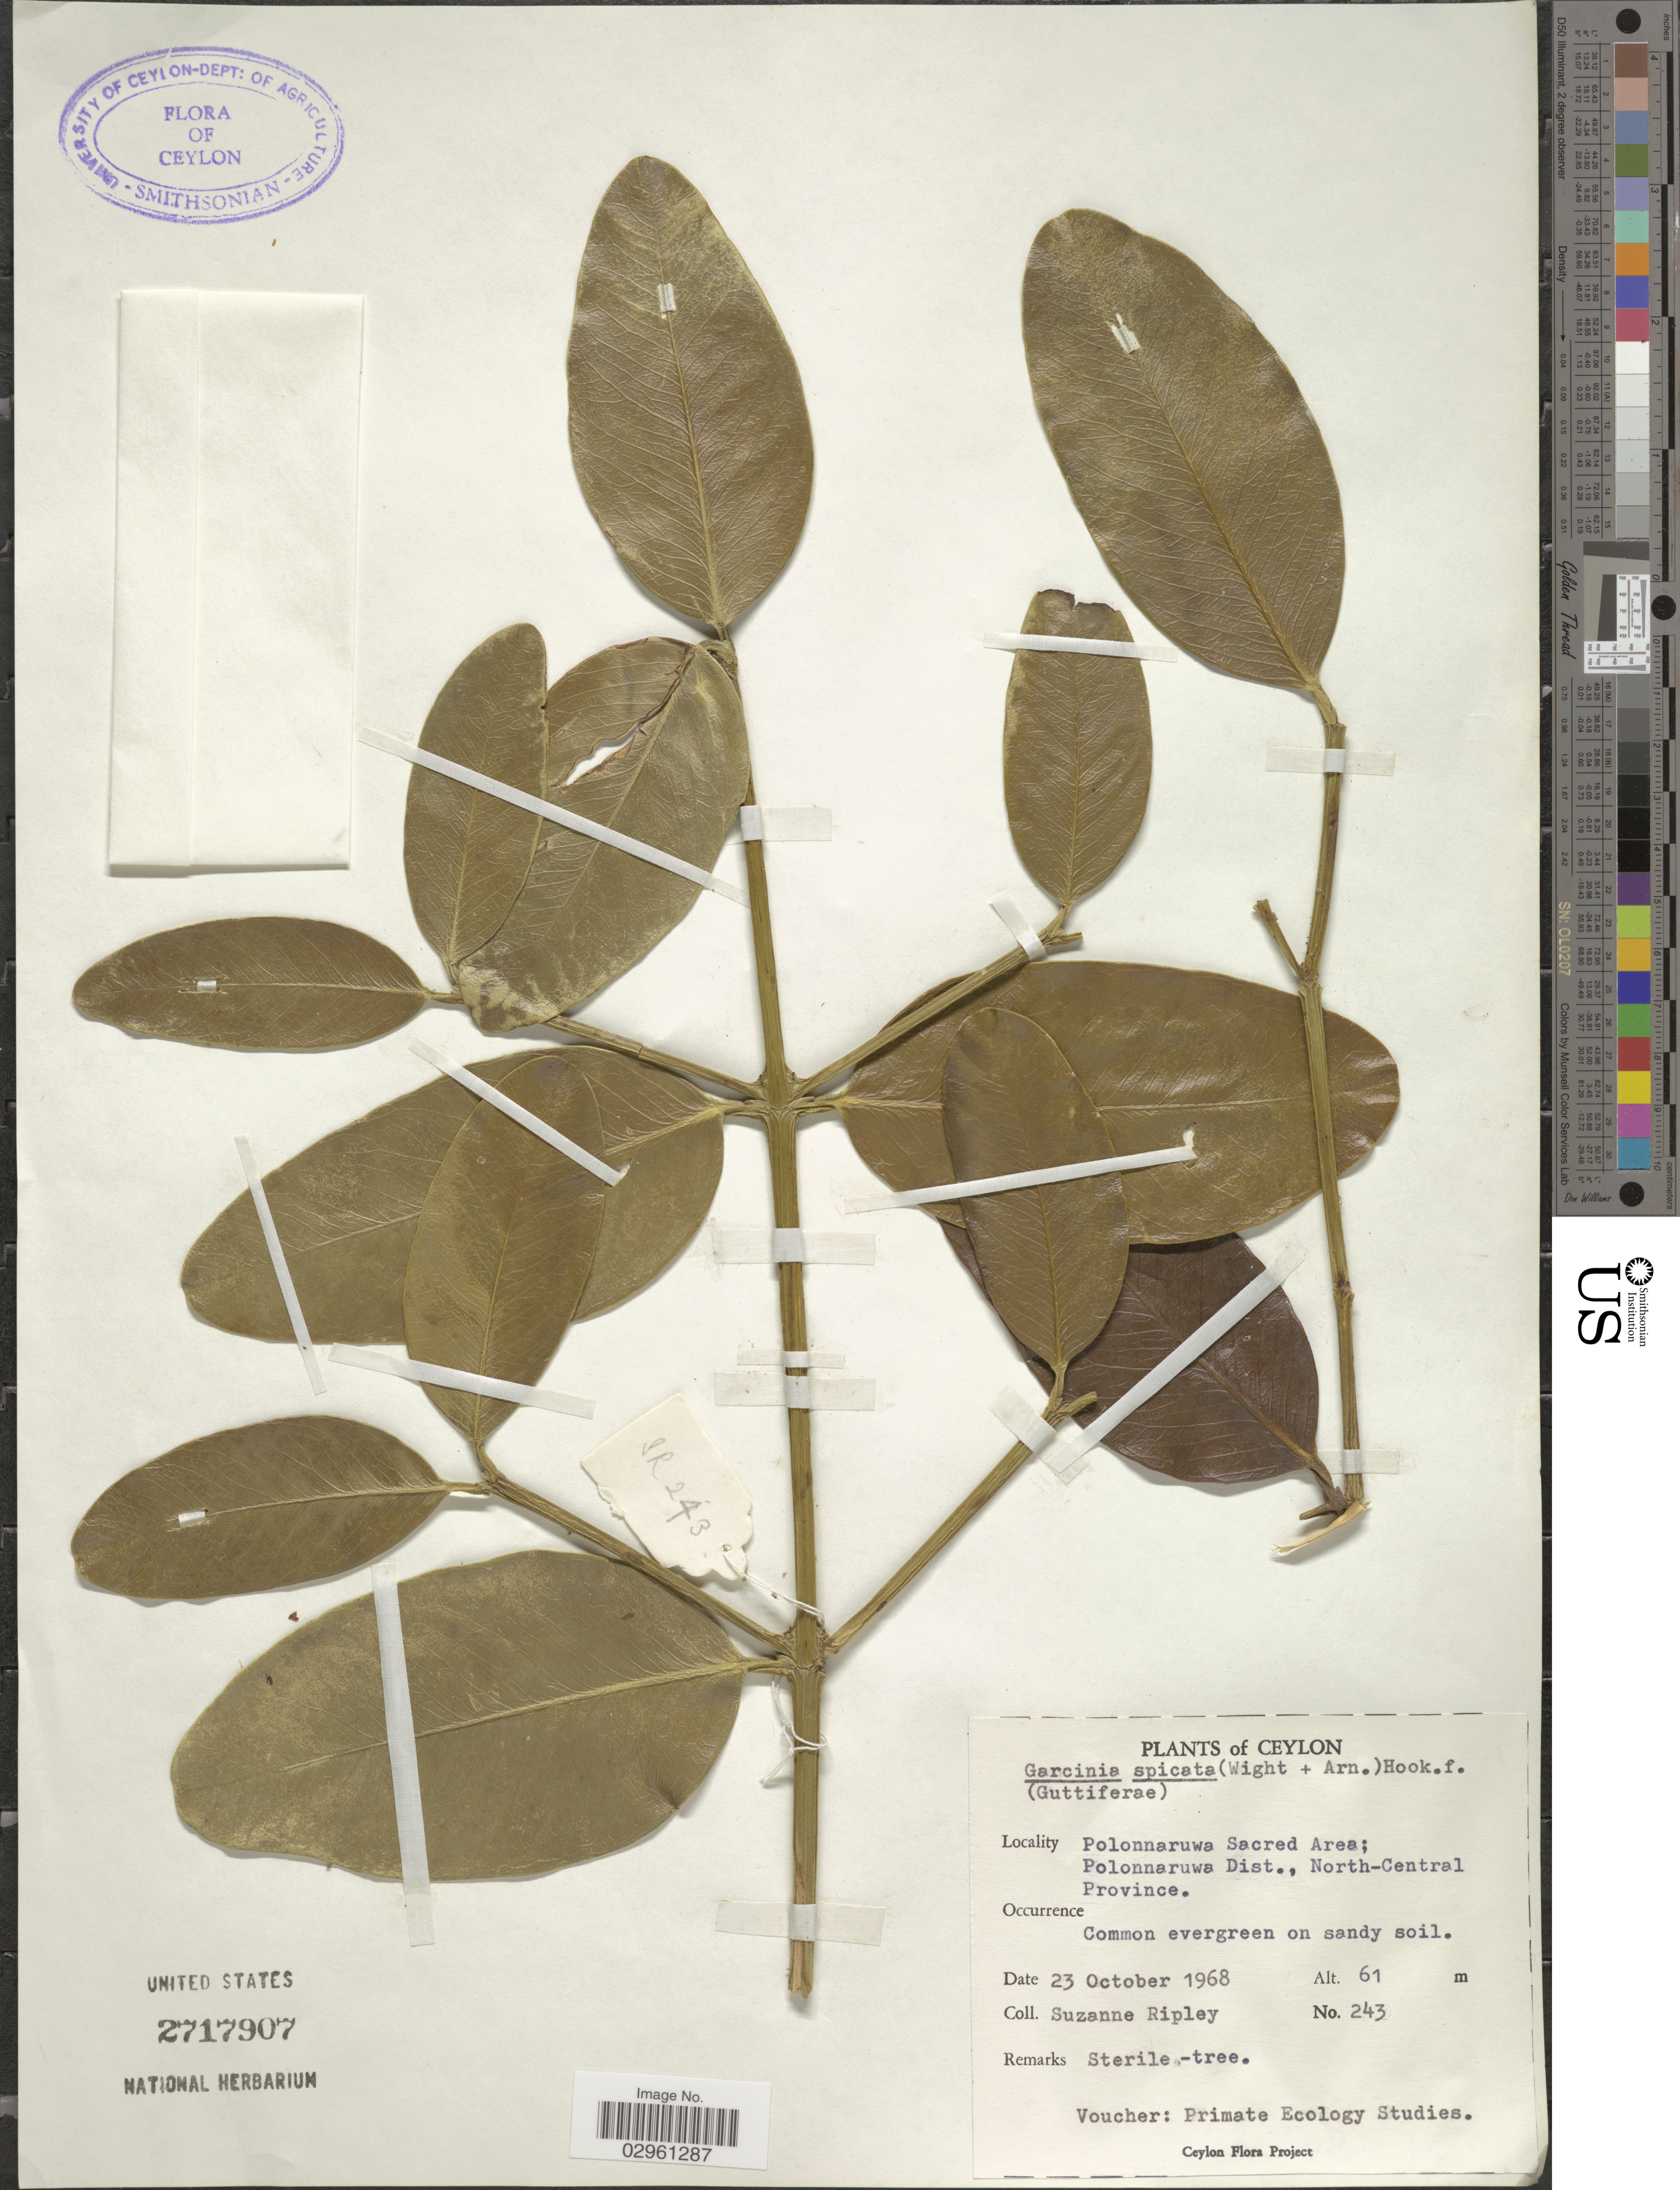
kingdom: Plantae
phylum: Tracheophyta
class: Magnoliopsida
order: Malpighiales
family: Clusiaceae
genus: Garcinia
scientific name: Garcinia spicata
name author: Hook. f.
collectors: S. Ripley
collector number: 243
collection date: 1968-10-23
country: Sri Lanka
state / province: North Central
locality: Ceylon. Polonnaruwa Sacred Area; Polonnaruwa Dist.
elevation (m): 61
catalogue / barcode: US 2717907